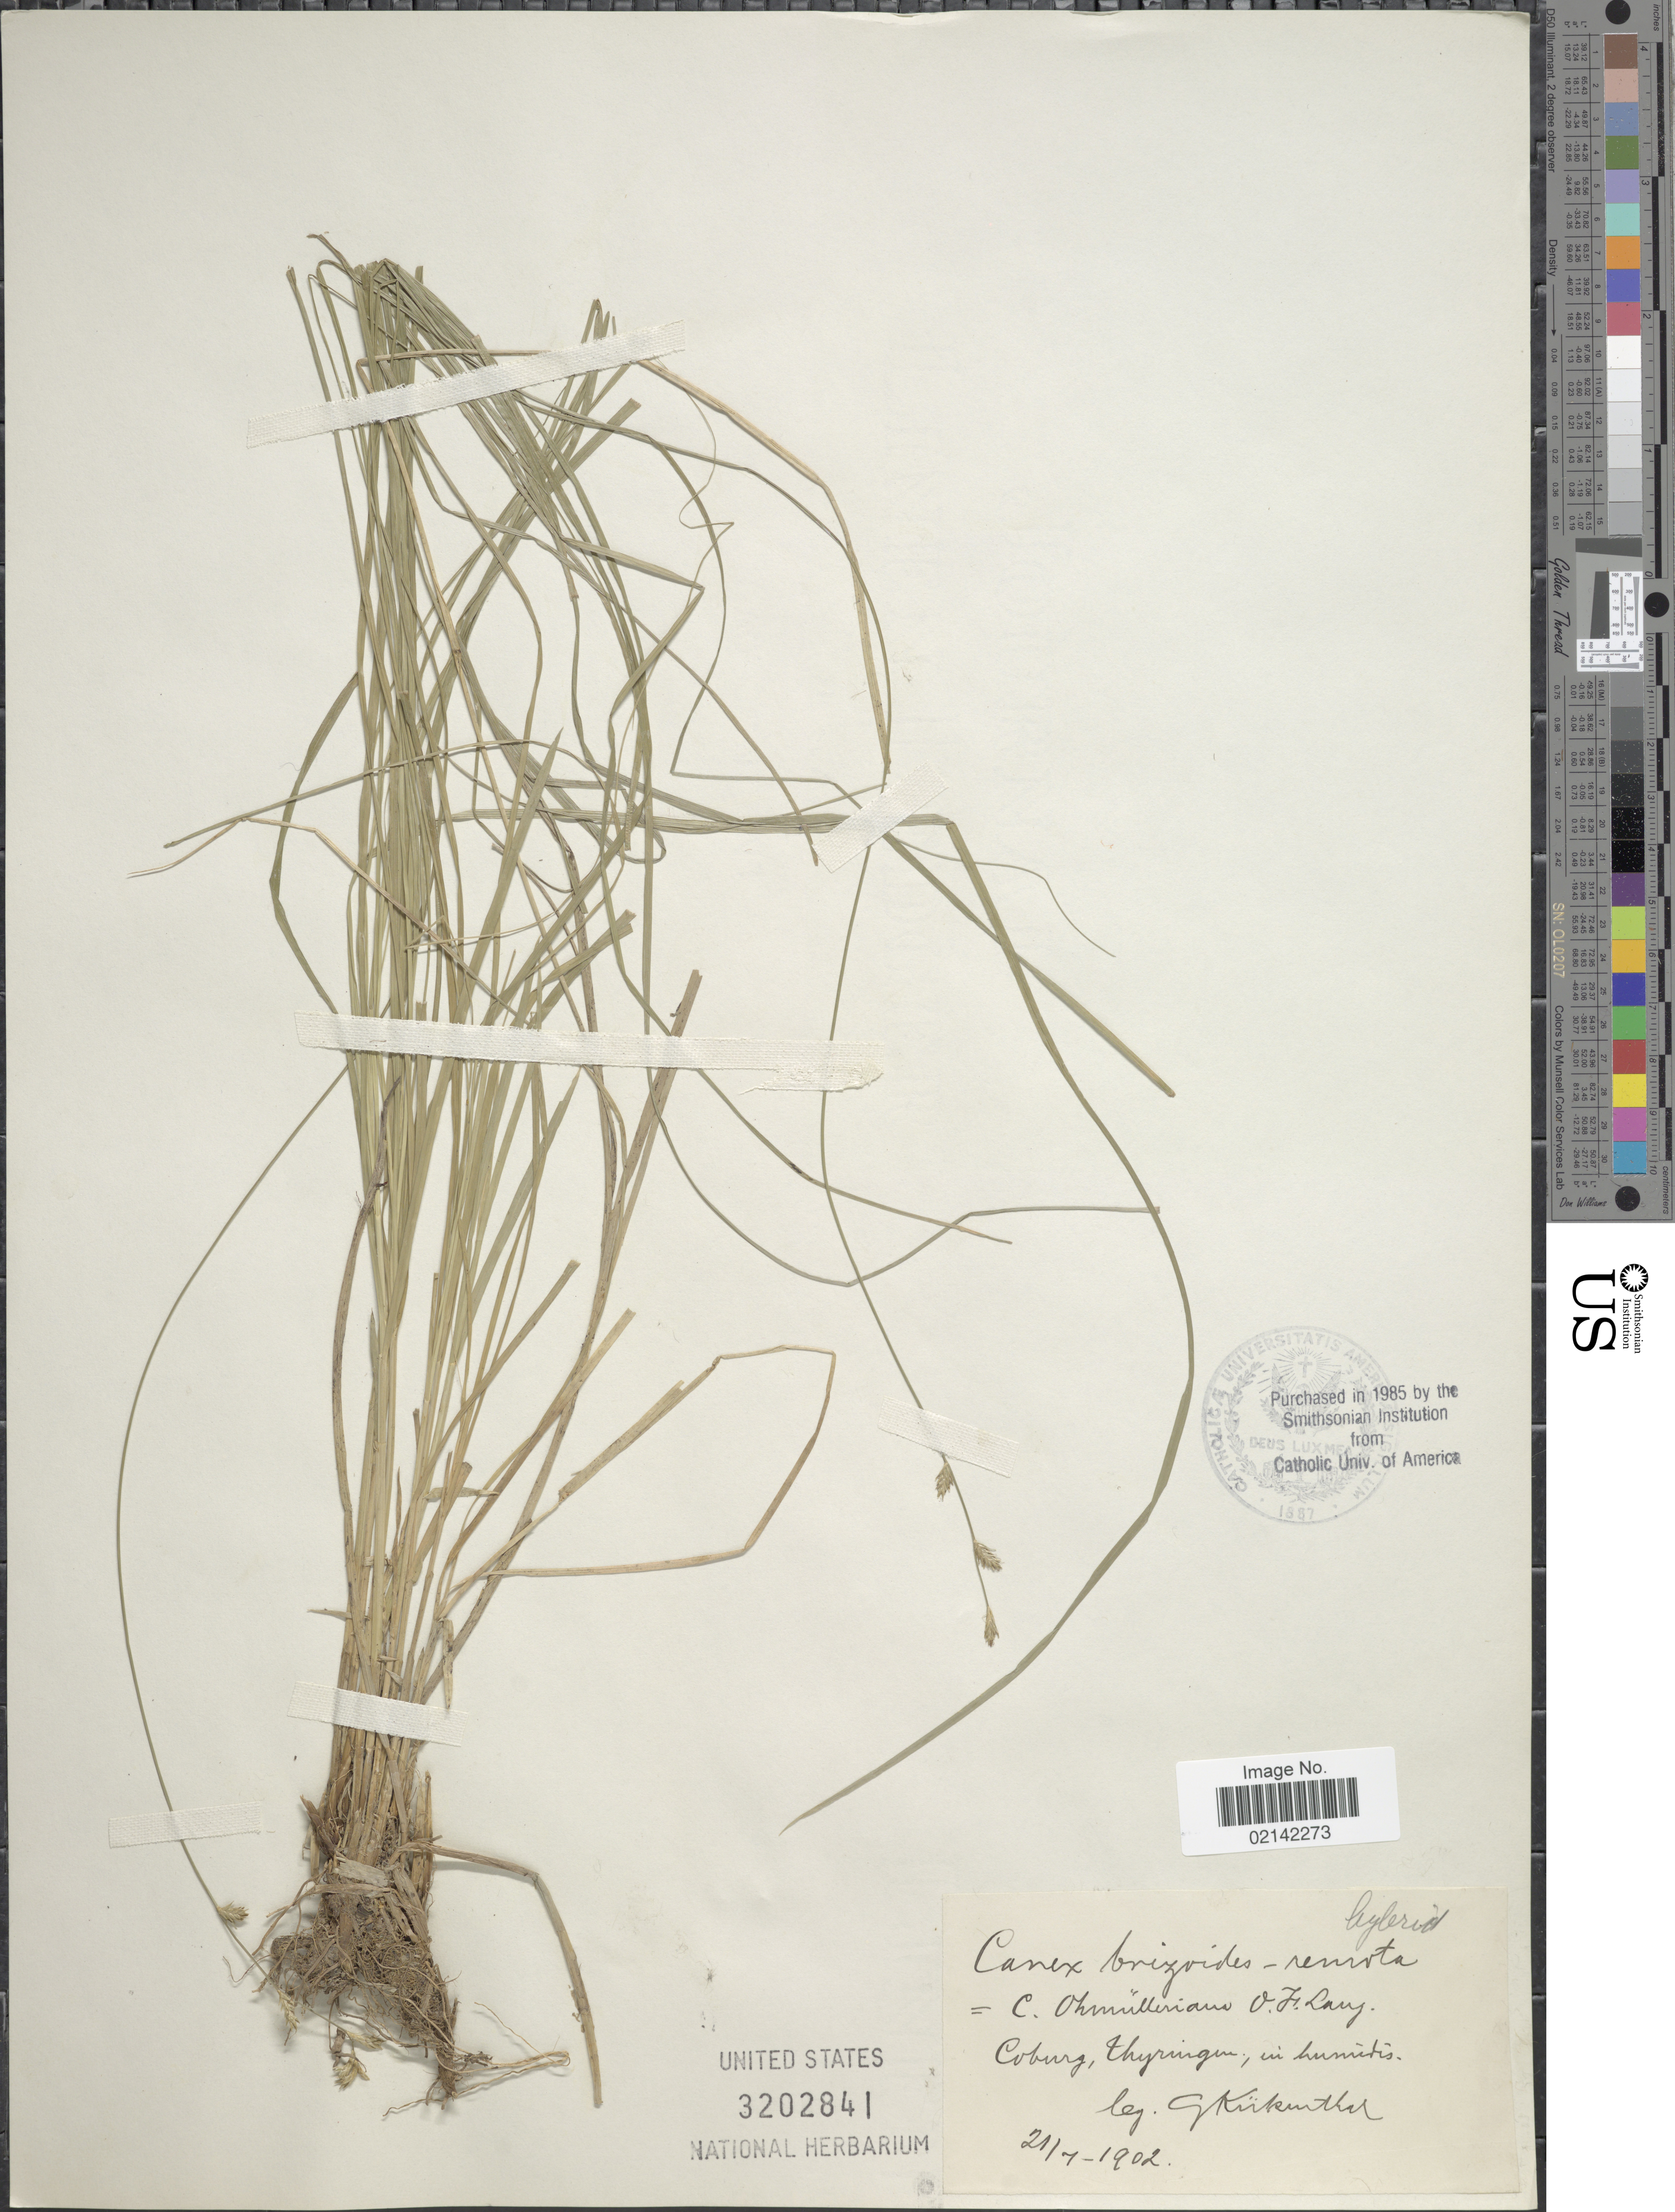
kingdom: Plantae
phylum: Tracheophyta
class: Liliopsida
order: Poales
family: Cyperaceae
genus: Carex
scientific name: Carex brizoides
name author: L.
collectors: G. Kükenthal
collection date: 1902-07-21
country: Germany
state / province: Thuringia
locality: Coburg, Thyringen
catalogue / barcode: US 3202841